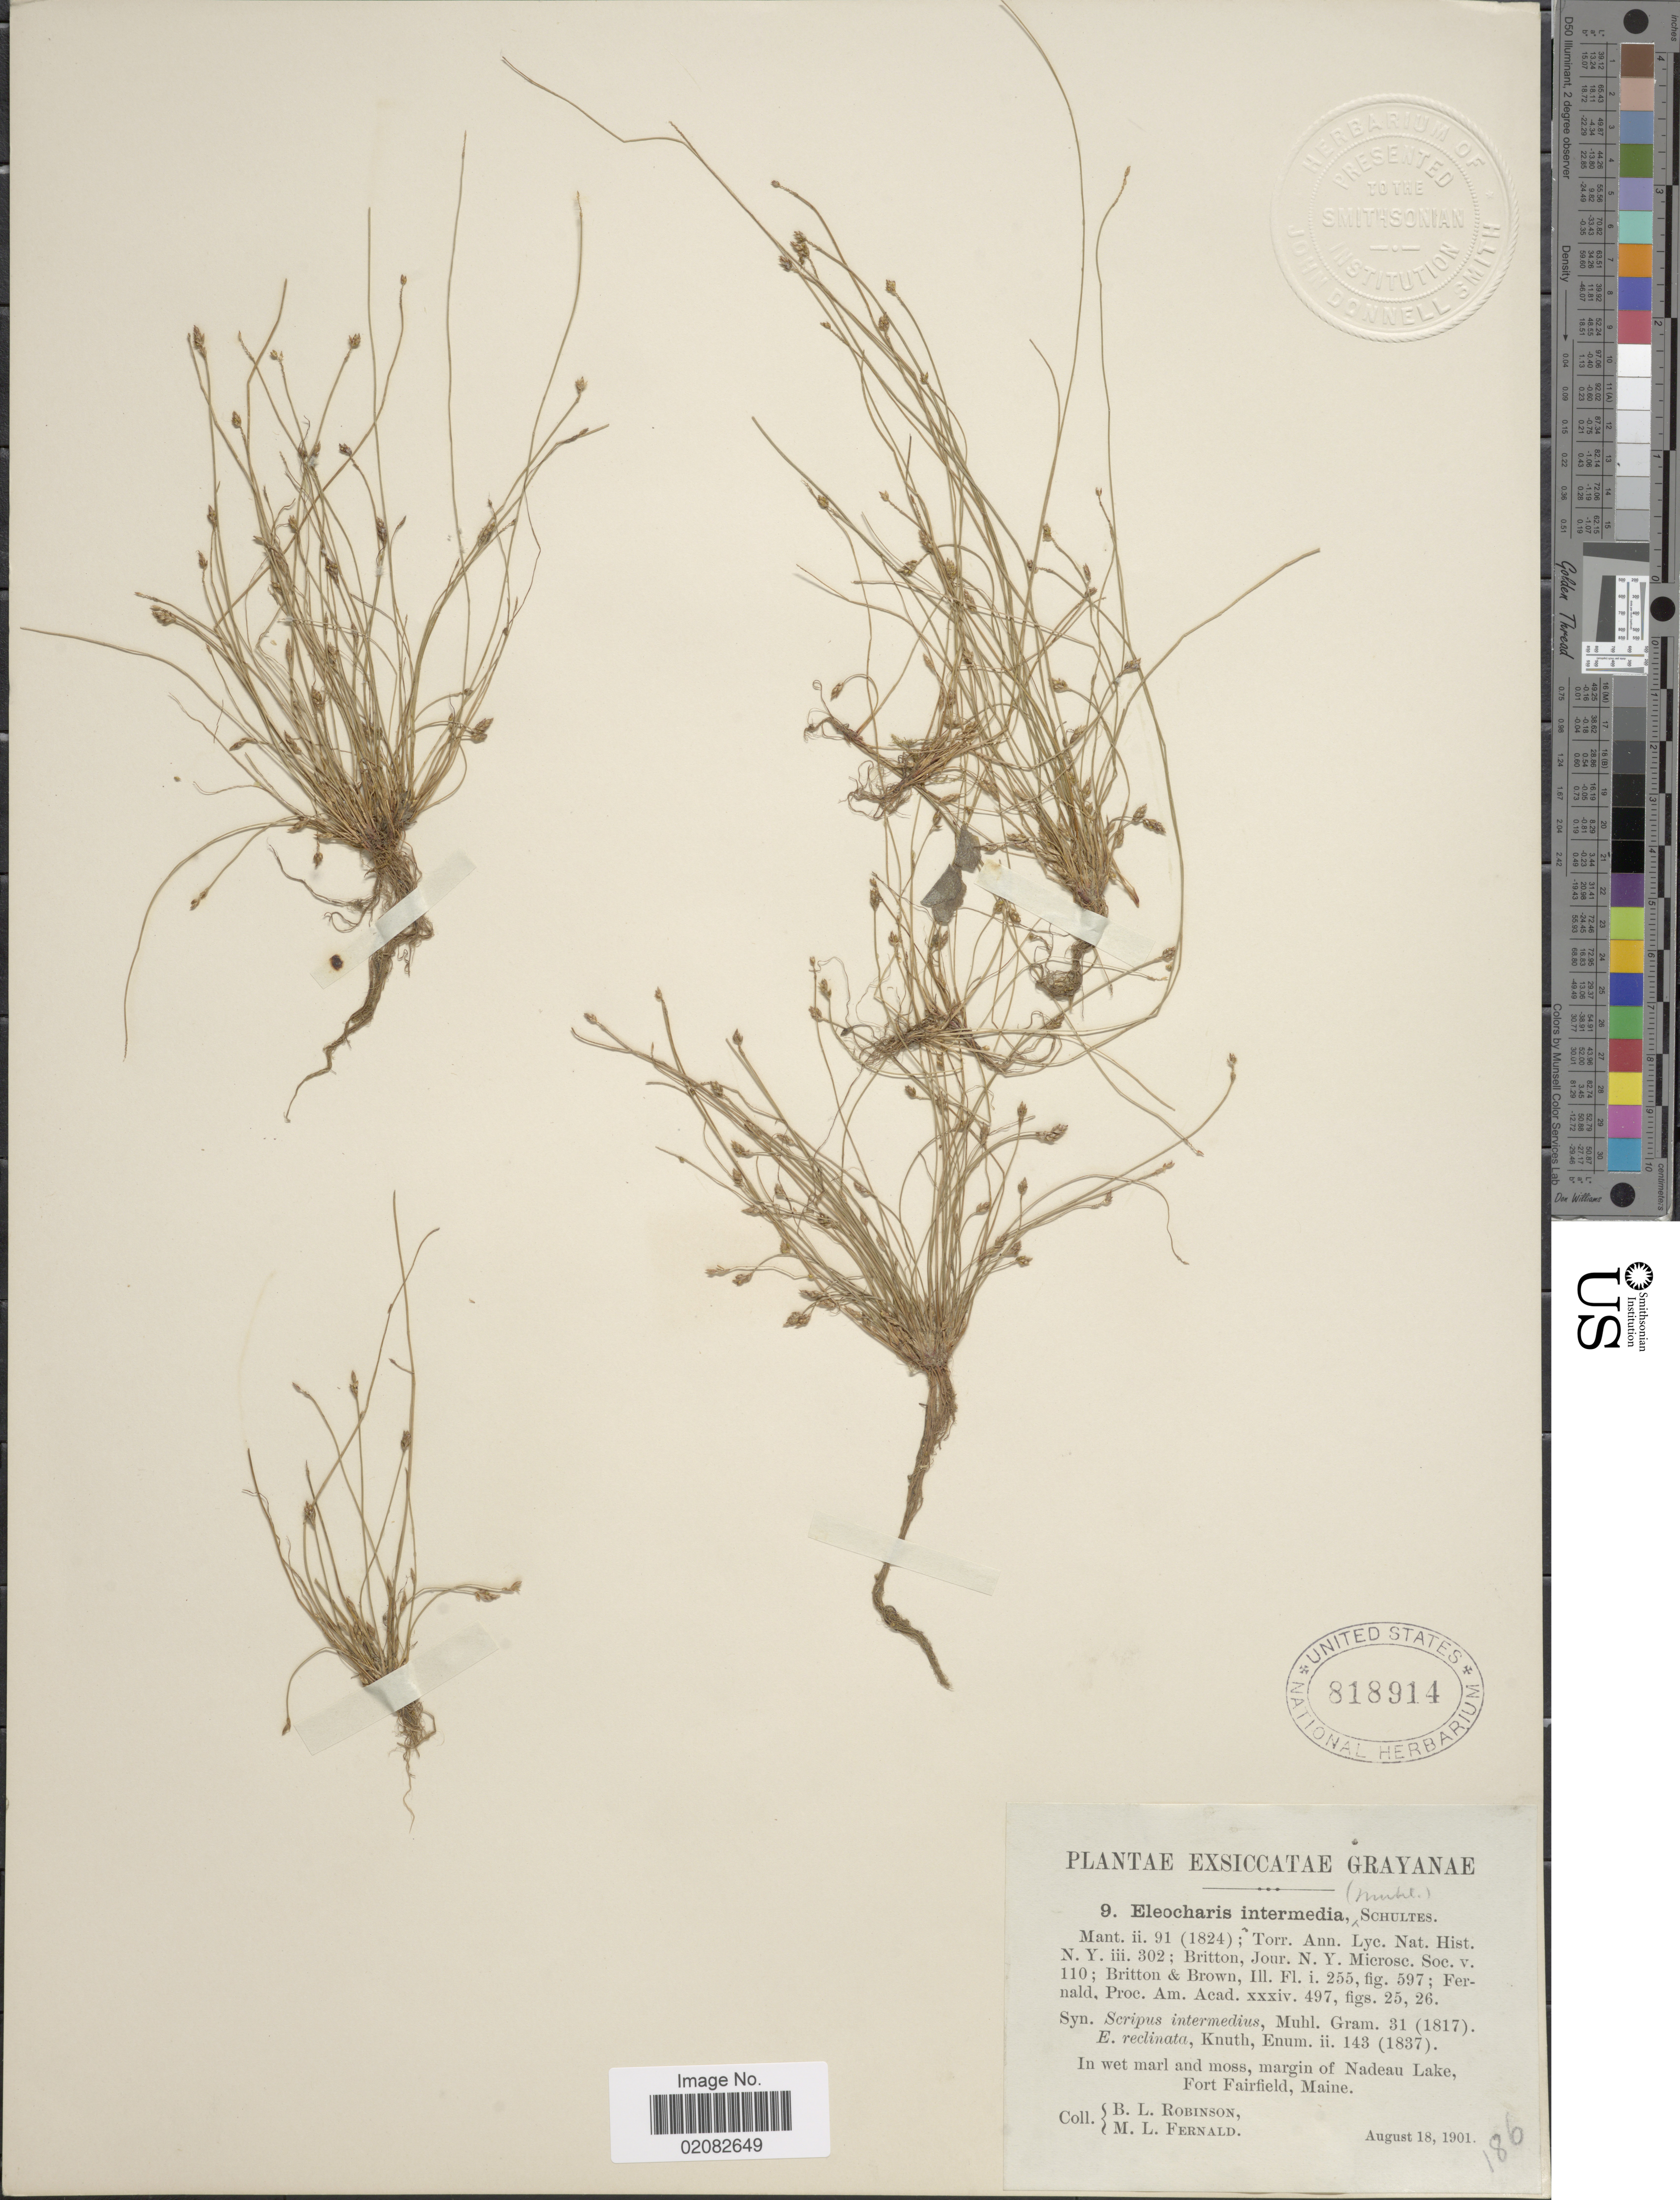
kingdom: Plantae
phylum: Tracheophyta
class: Liliopsida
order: Poales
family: Cyperaceae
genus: Eleocharis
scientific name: Eleocharis intermedia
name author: Schult.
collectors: B. L. Robinson & M. L. Fernald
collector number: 186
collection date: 1901-08-18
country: United States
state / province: Maine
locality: Nadeau Lake, Fort Fairfield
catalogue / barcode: US 818914